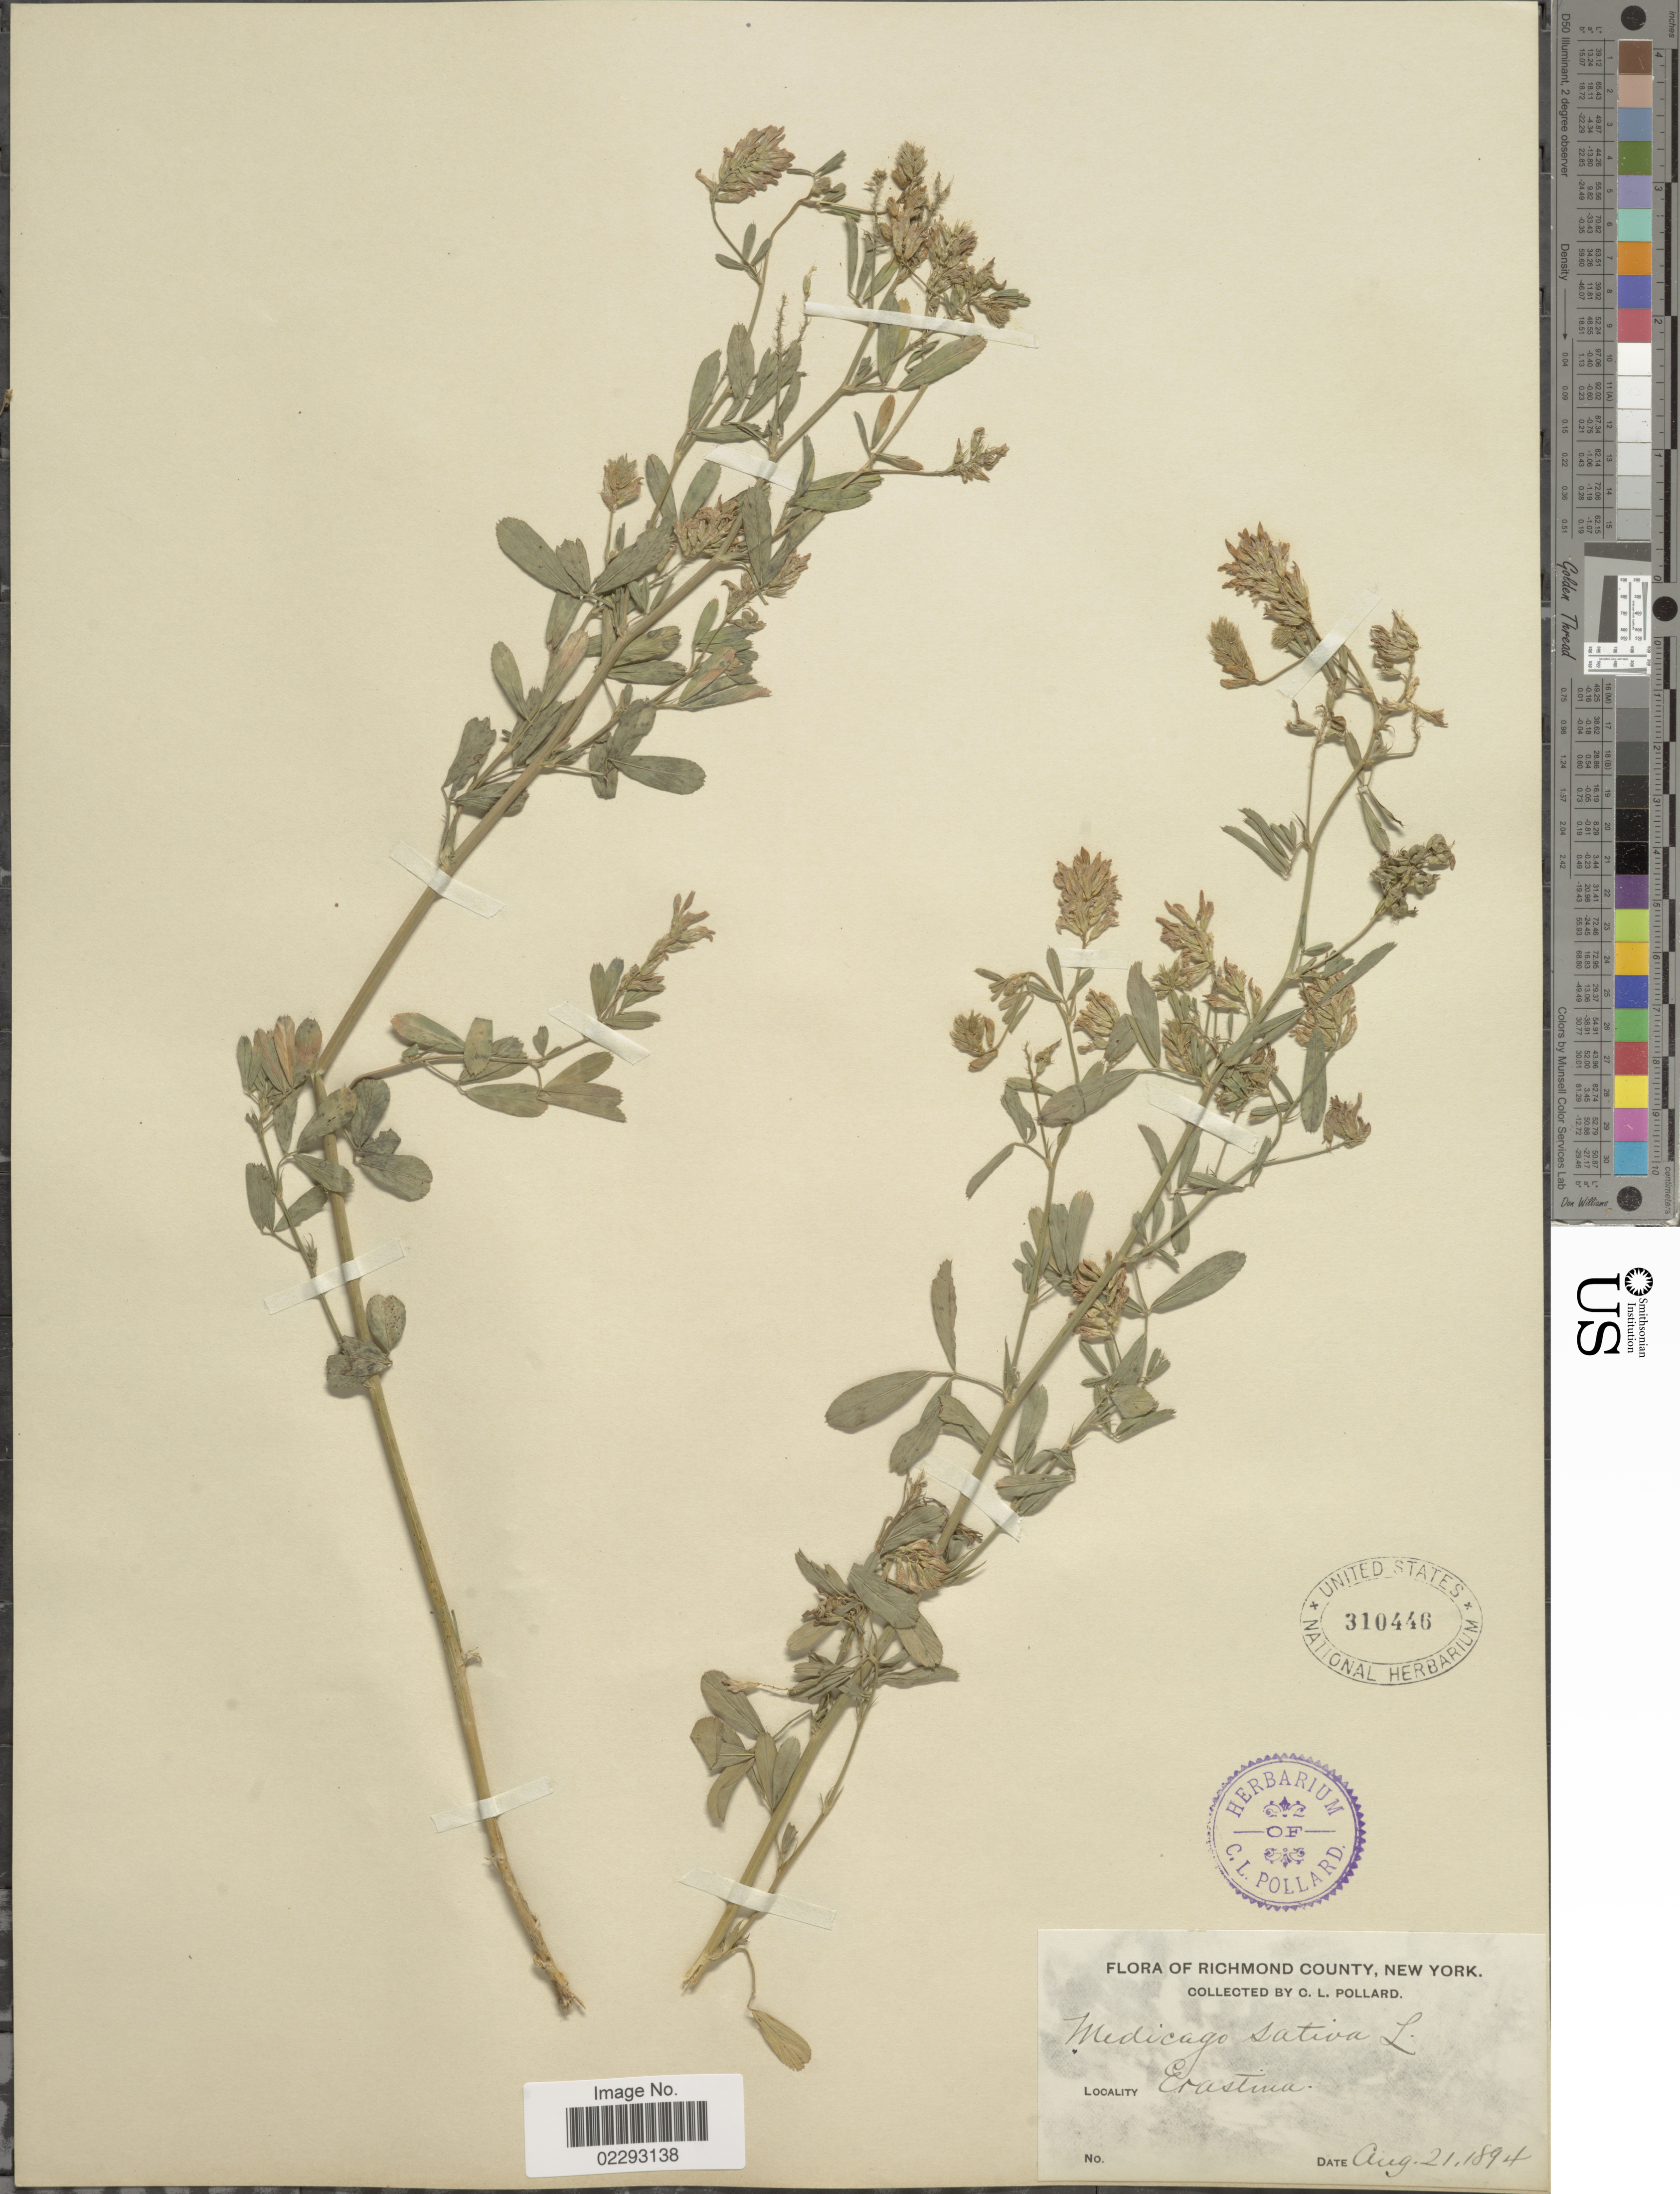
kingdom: Plantae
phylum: Tracheophyta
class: Magnoliopsida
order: Fabales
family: Fabaceae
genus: Medicago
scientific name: Medicago sativa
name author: L.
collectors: C. L. Pollard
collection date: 1894-08-21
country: United States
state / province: New York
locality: Richmond County, New York. Erastina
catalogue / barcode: US 310446